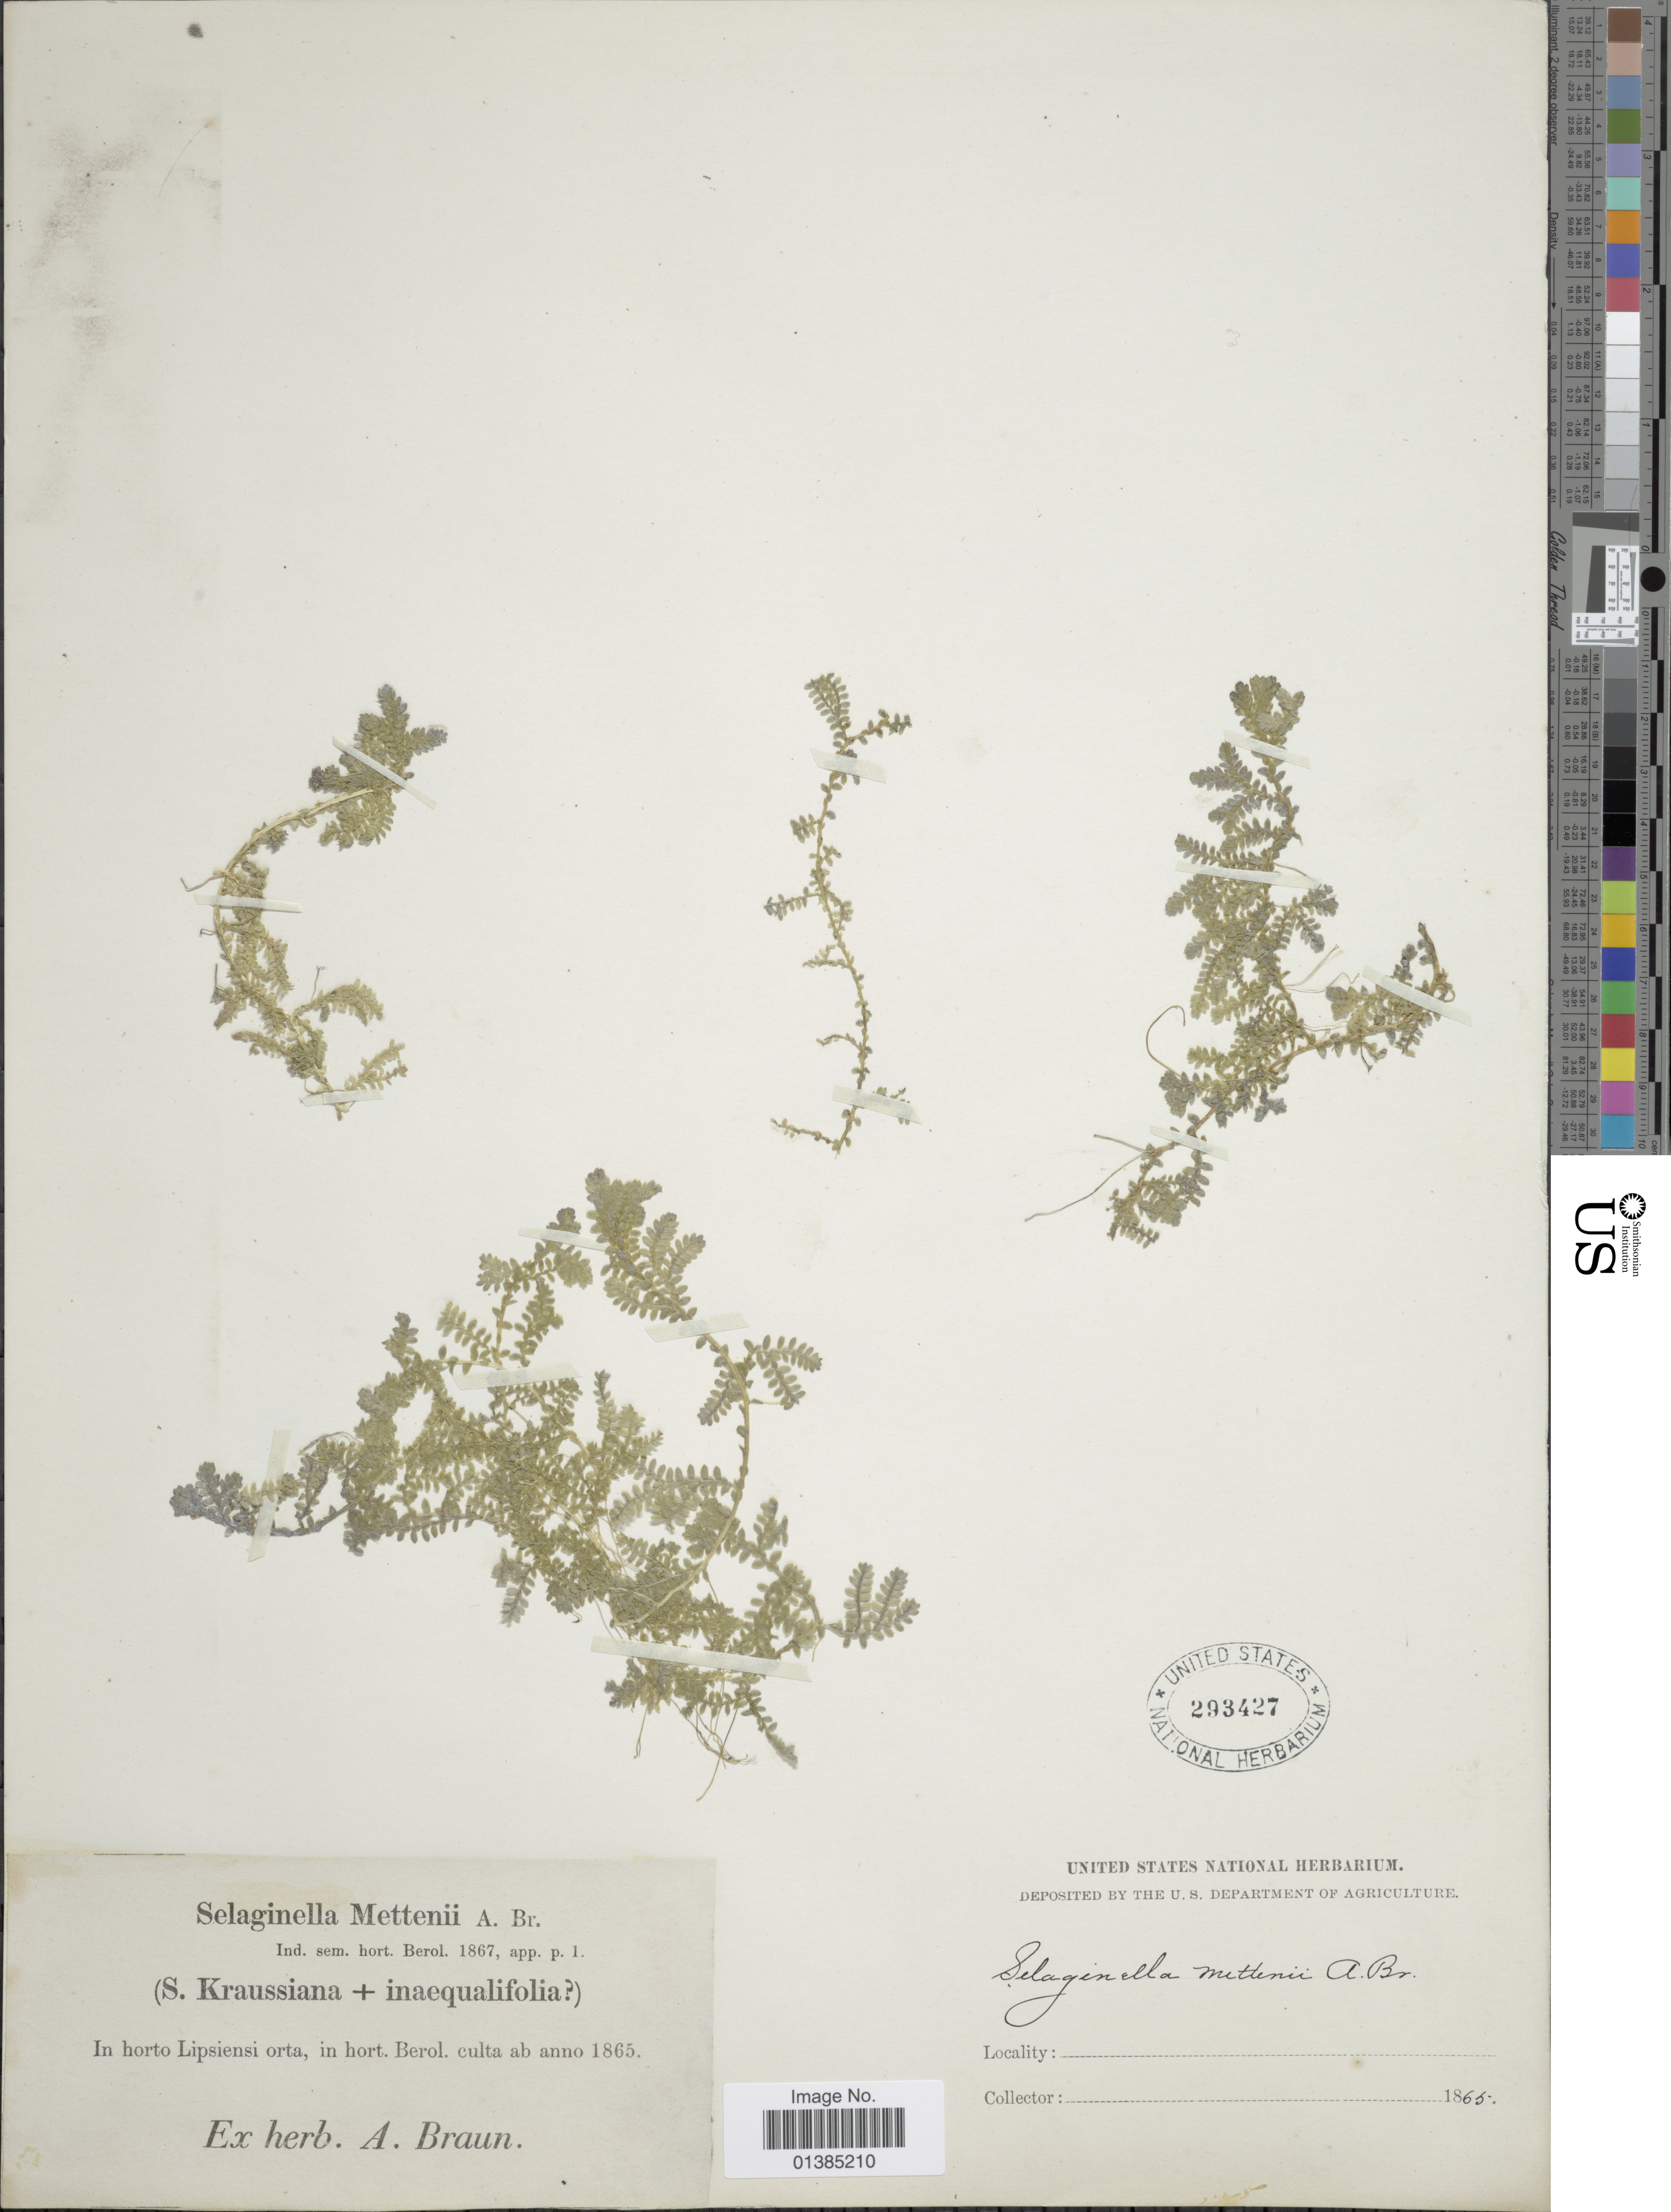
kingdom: Plantae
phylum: Tracheophyta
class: Lycopodiopsida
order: Selaginellales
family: Selaginellaceae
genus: Selaginella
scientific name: Selaginella mittenii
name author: Baker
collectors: ex herb. A. Braun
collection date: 1865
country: Germany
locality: In horto Lipsiensi, in hort. Berol.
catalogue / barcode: US 293427